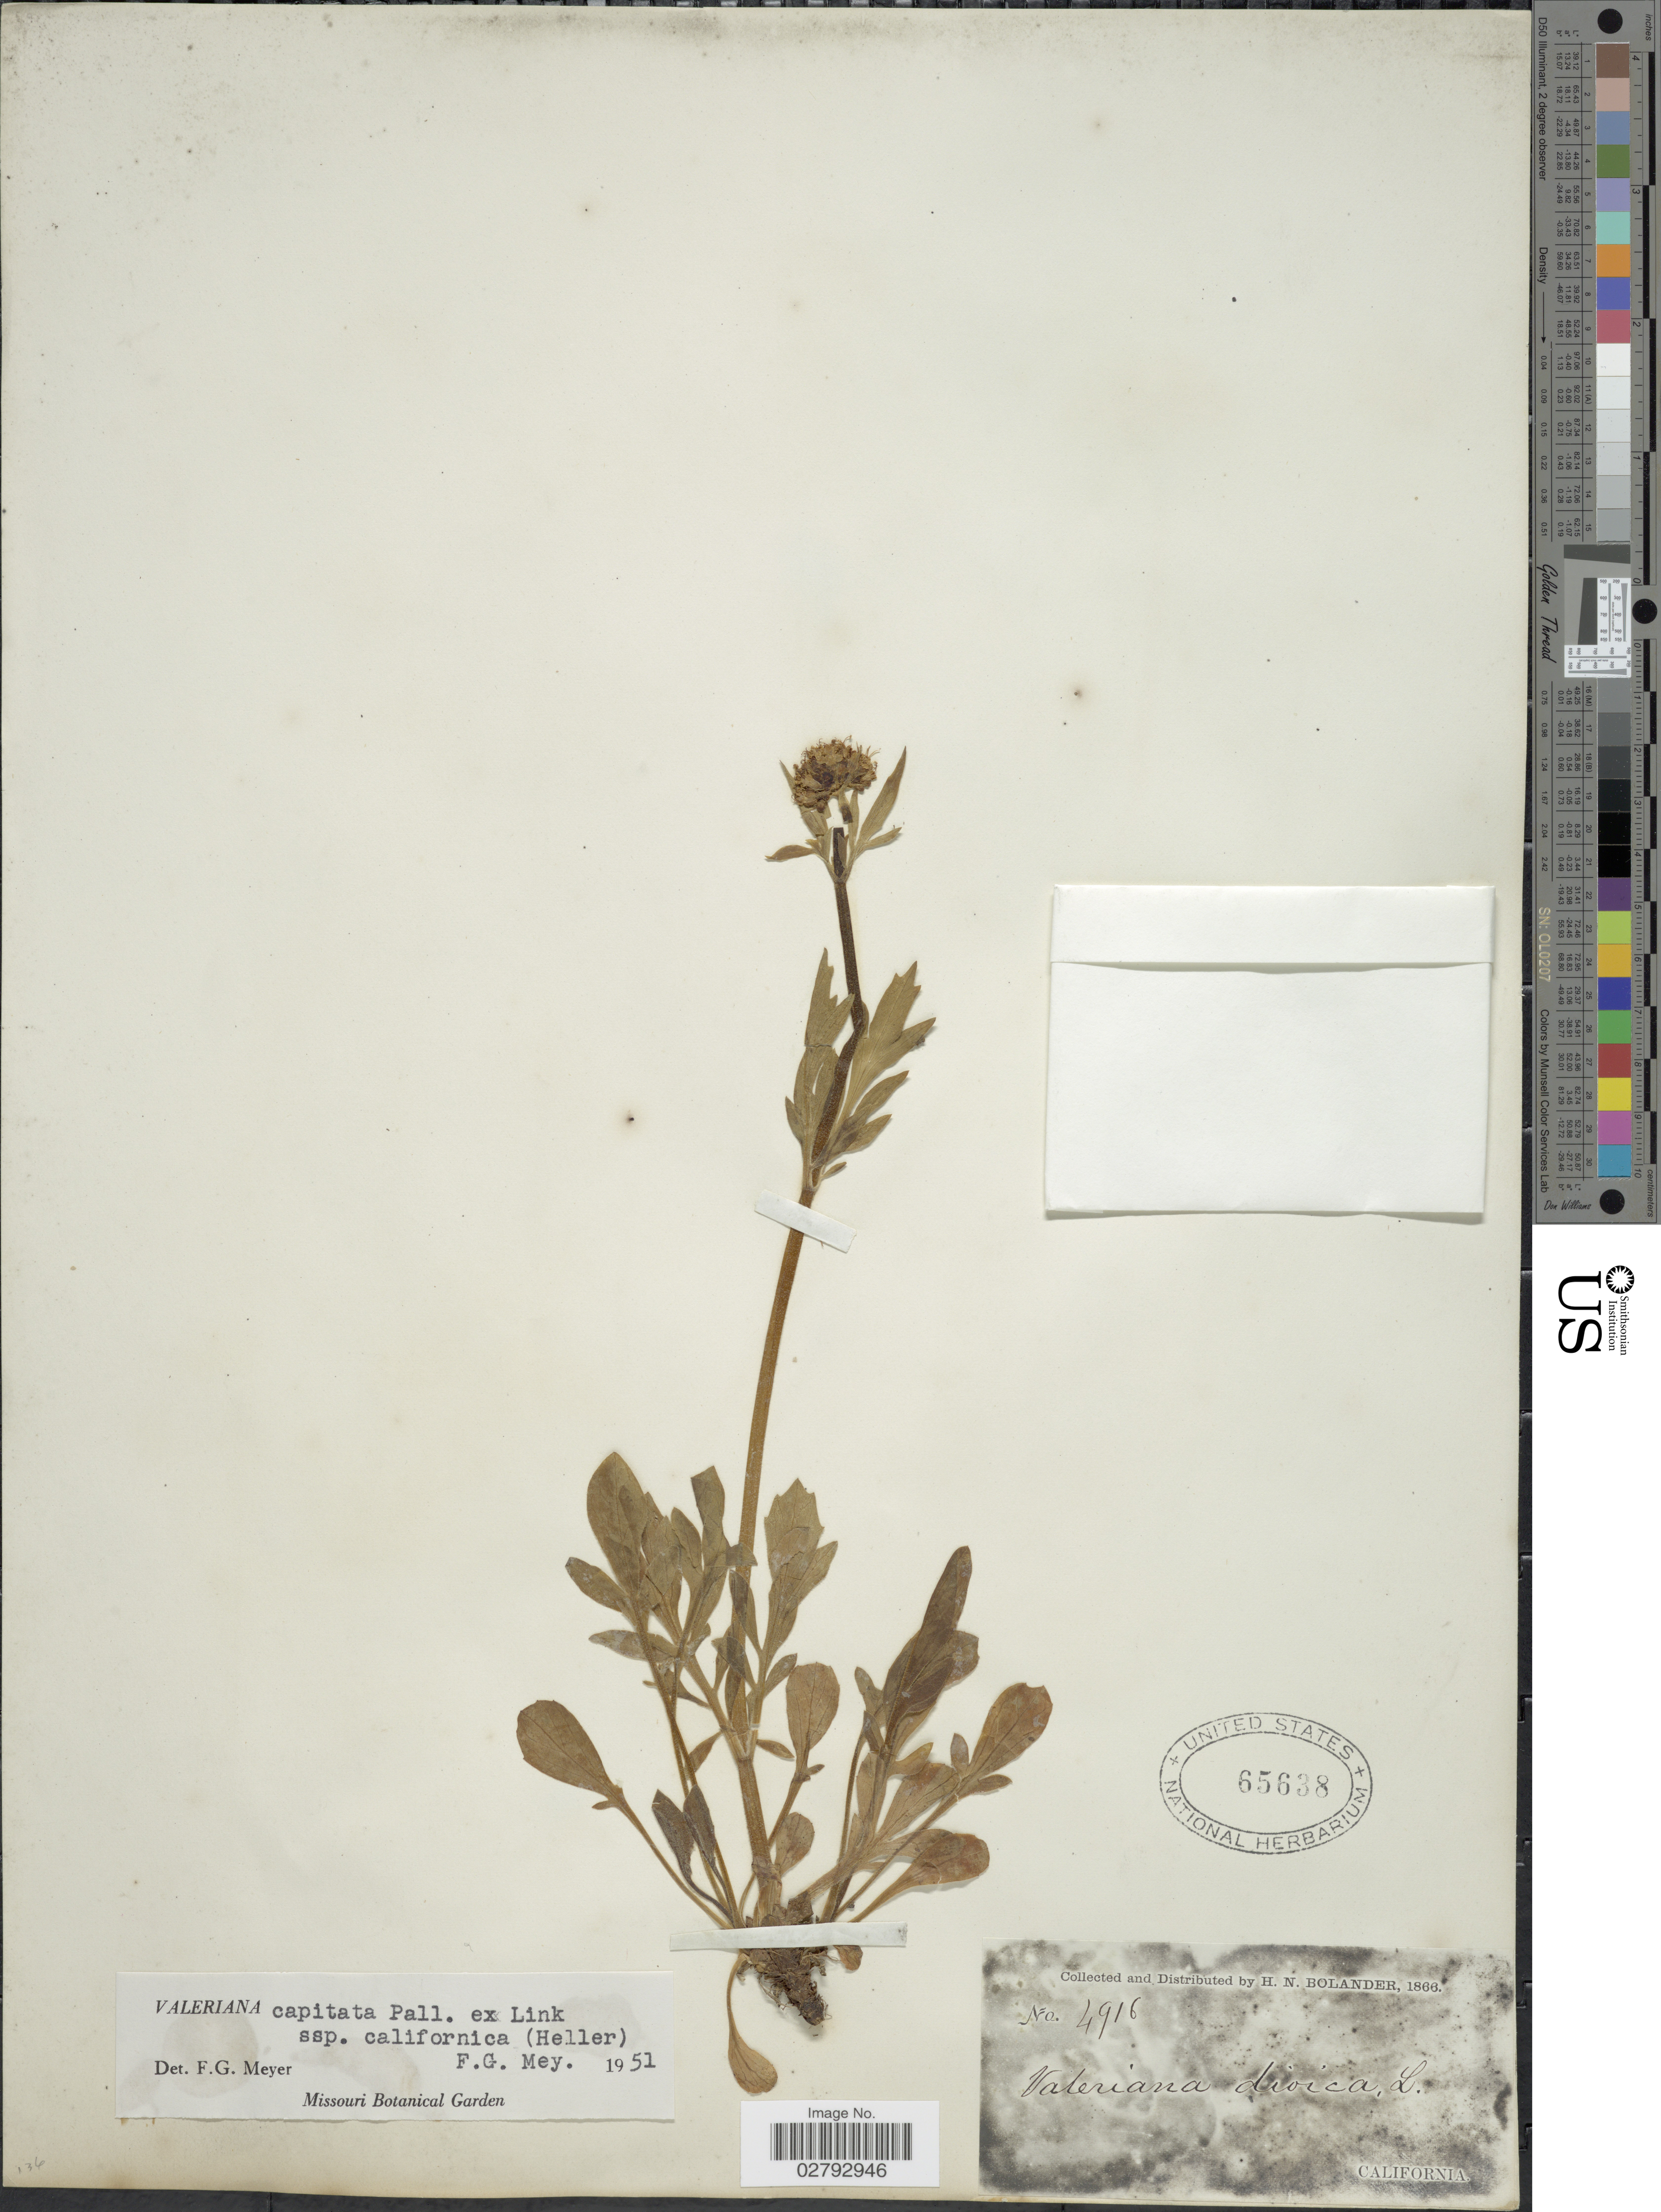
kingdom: Plantae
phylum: Tracheophyta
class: Magnoliopsida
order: Dipsacales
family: Caprifoliaceae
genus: Valeriana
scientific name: Valeriana capitata subsp. californica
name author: (A. Heller) F.G. Mey.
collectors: H. Bolander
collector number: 4916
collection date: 1866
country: United States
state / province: California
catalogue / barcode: US 65638